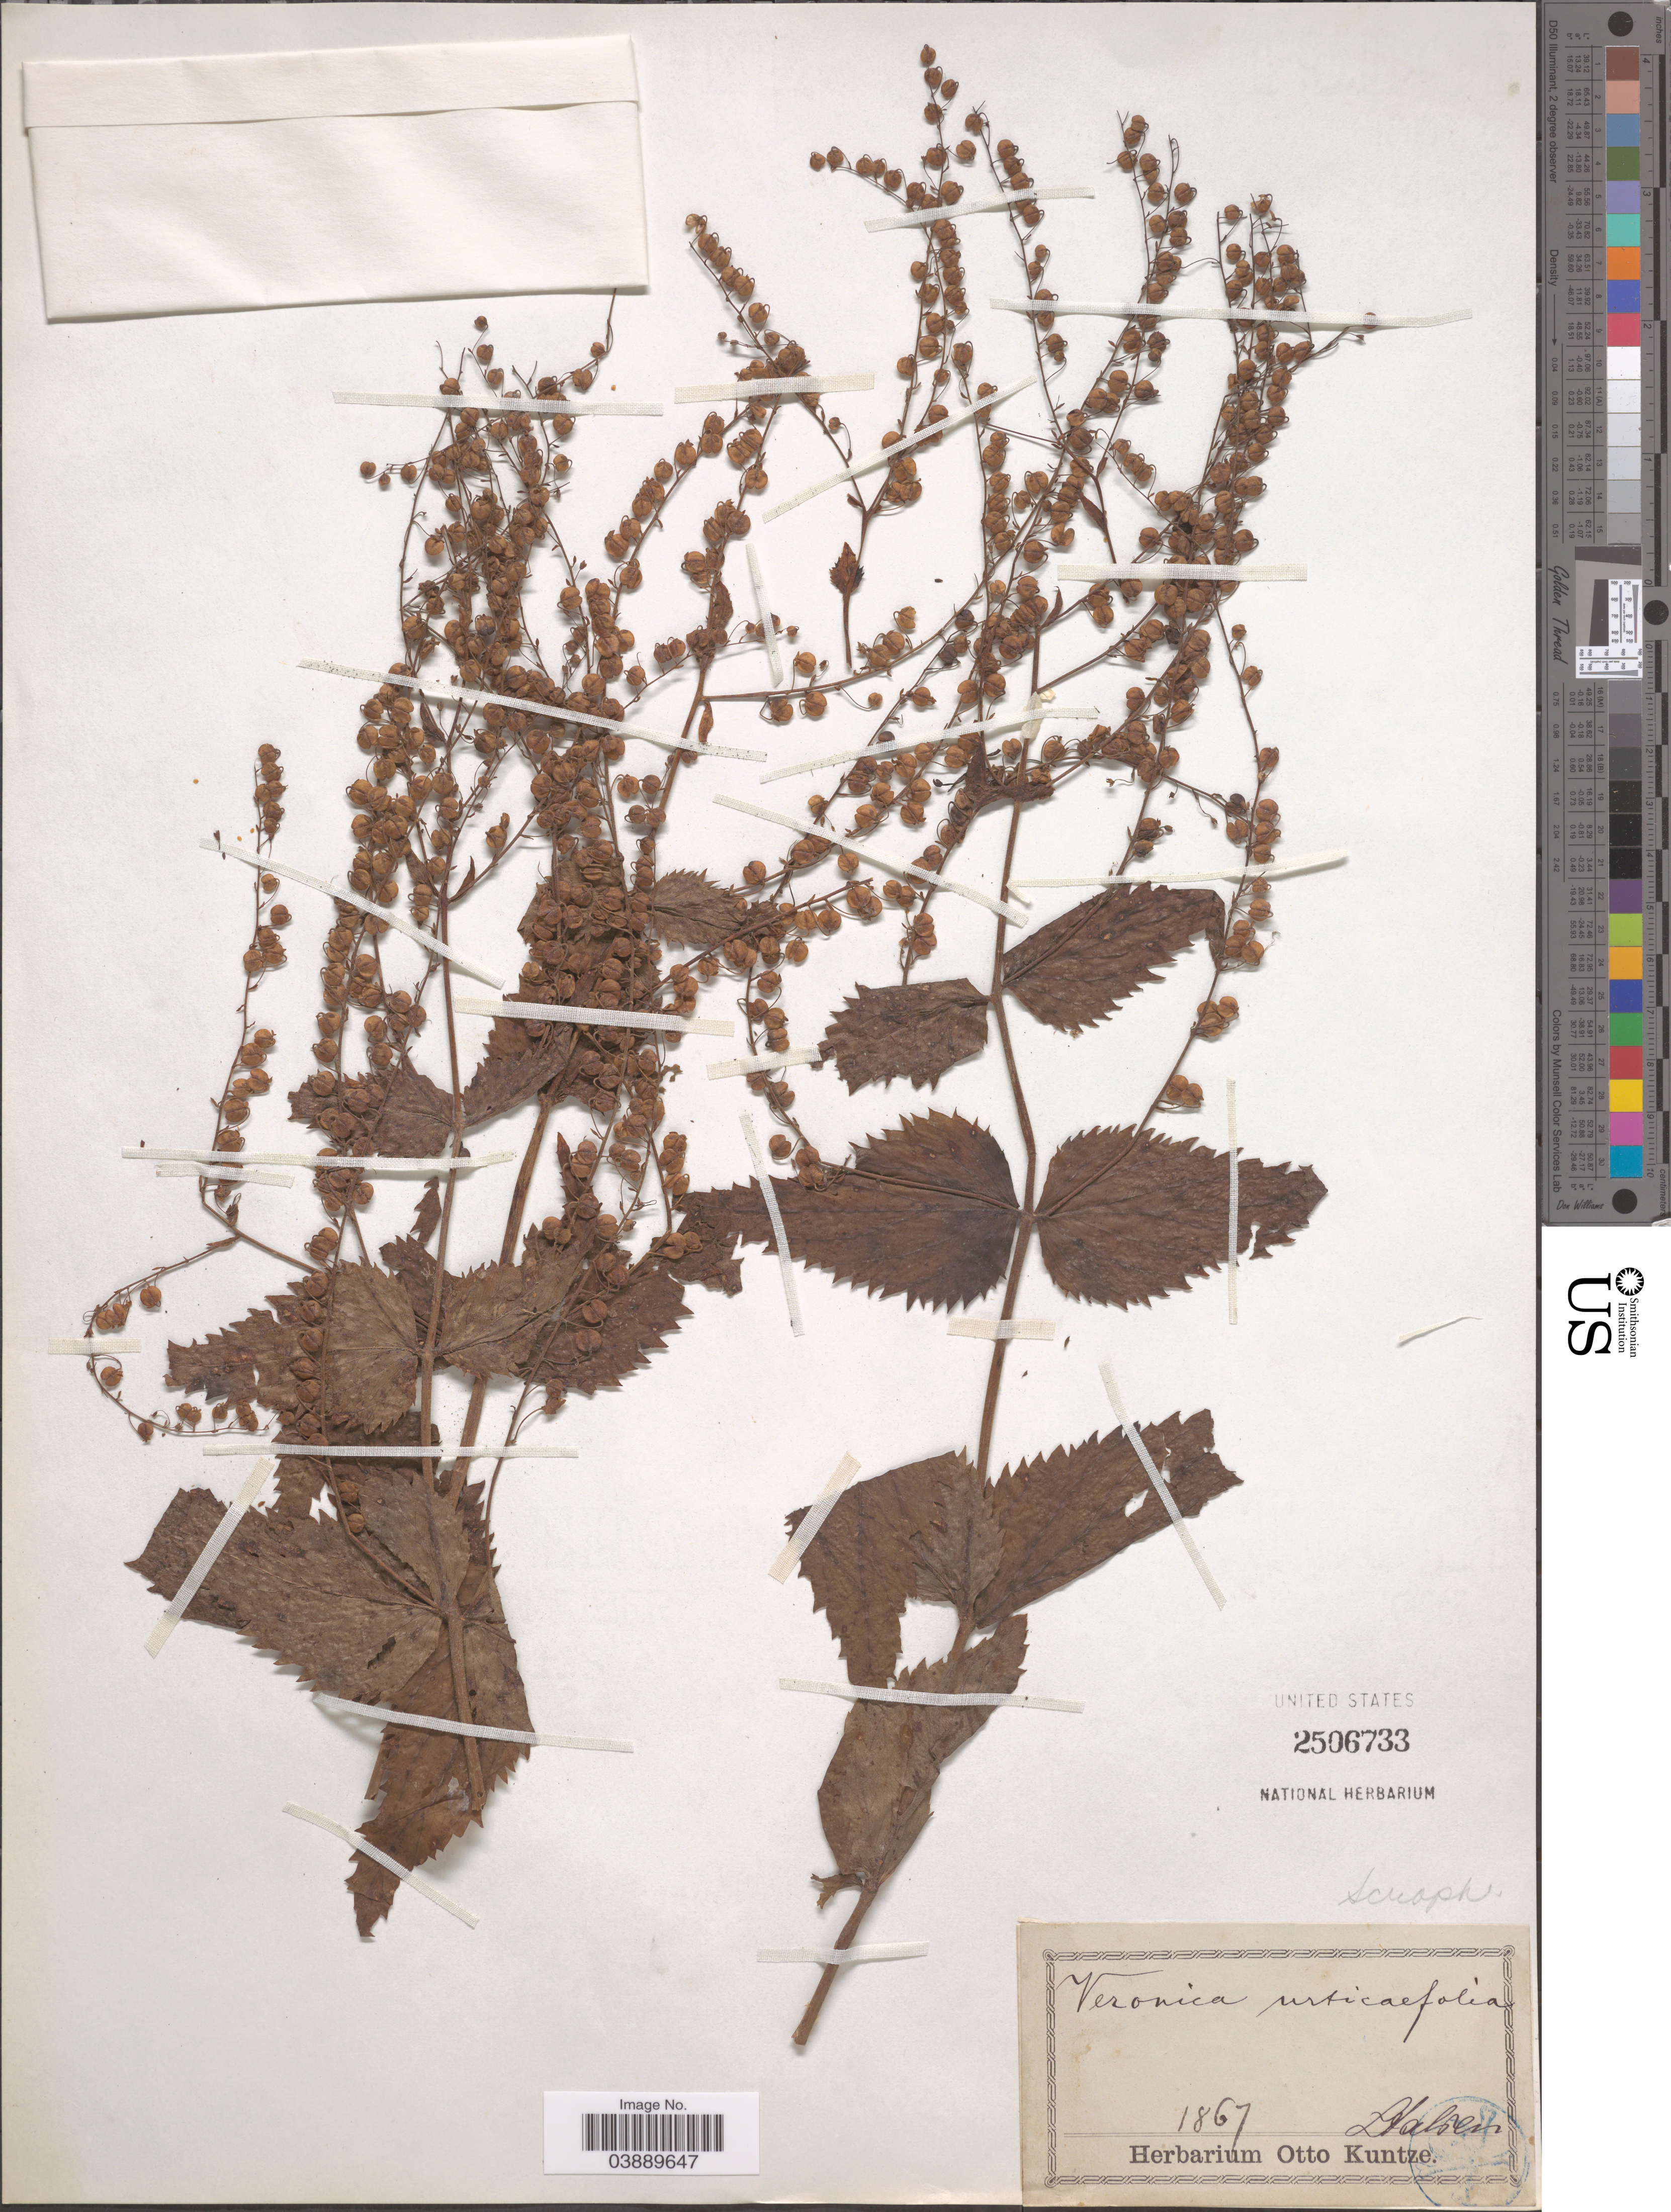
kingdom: Plantae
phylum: Tracheophyta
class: Magnoliopsida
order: Lamiales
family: Plantaginaceae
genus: Veronica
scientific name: Veronica urticifolia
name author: Jacq.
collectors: ex herb. Otto Kuntze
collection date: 1867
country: Italy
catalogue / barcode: US 2506733